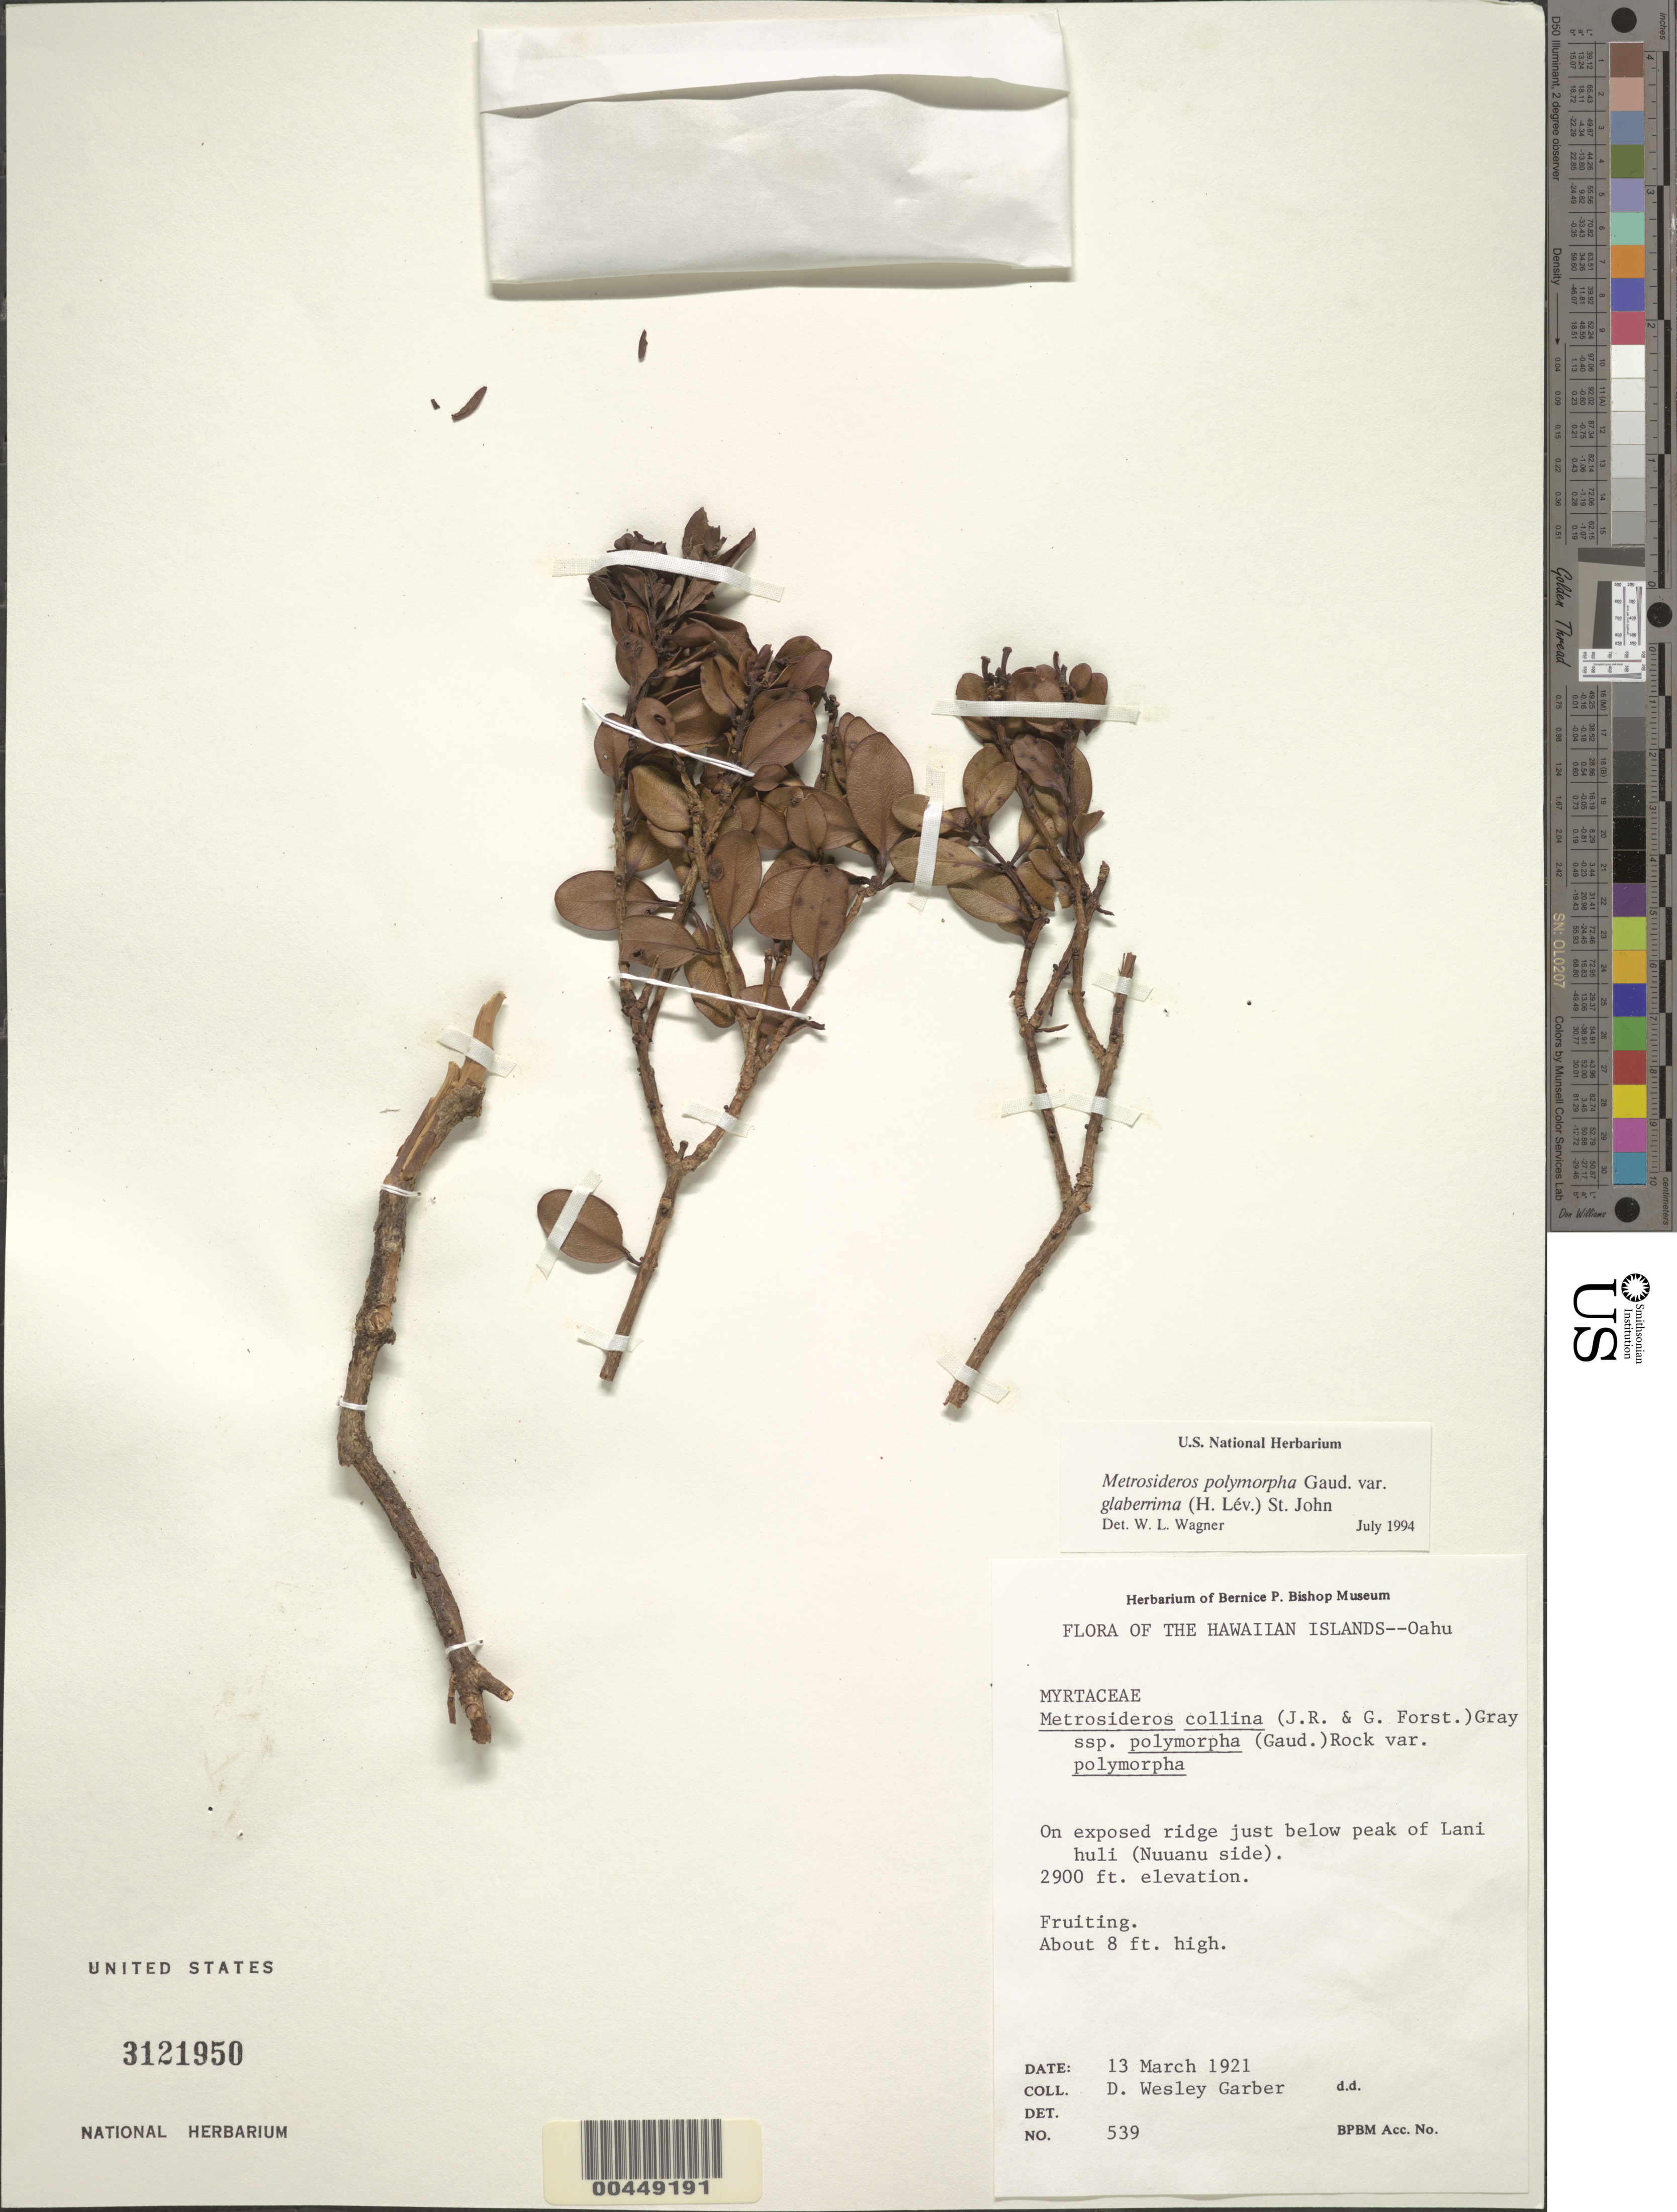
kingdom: Plantae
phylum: Tracheophyta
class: Magnoliopsida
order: Myrtales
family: Myrtaceae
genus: Metrosideros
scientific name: Metrosideros polymorpha var. glaberrima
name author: (H. Lév.) H. St. John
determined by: Wagner, W. L., (BOT), Smithsonian Institution - National Museum of Natural History (UNITED STATES)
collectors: D. W. Garber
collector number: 539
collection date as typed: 13 Mar 1921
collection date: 1921-03-13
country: United States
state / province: Hawaii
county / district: Honolulu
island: Oahu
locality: On exposed ridge just below peak of Lanihuli (Nuuanu side)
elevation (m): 884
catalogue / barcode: US 3121950